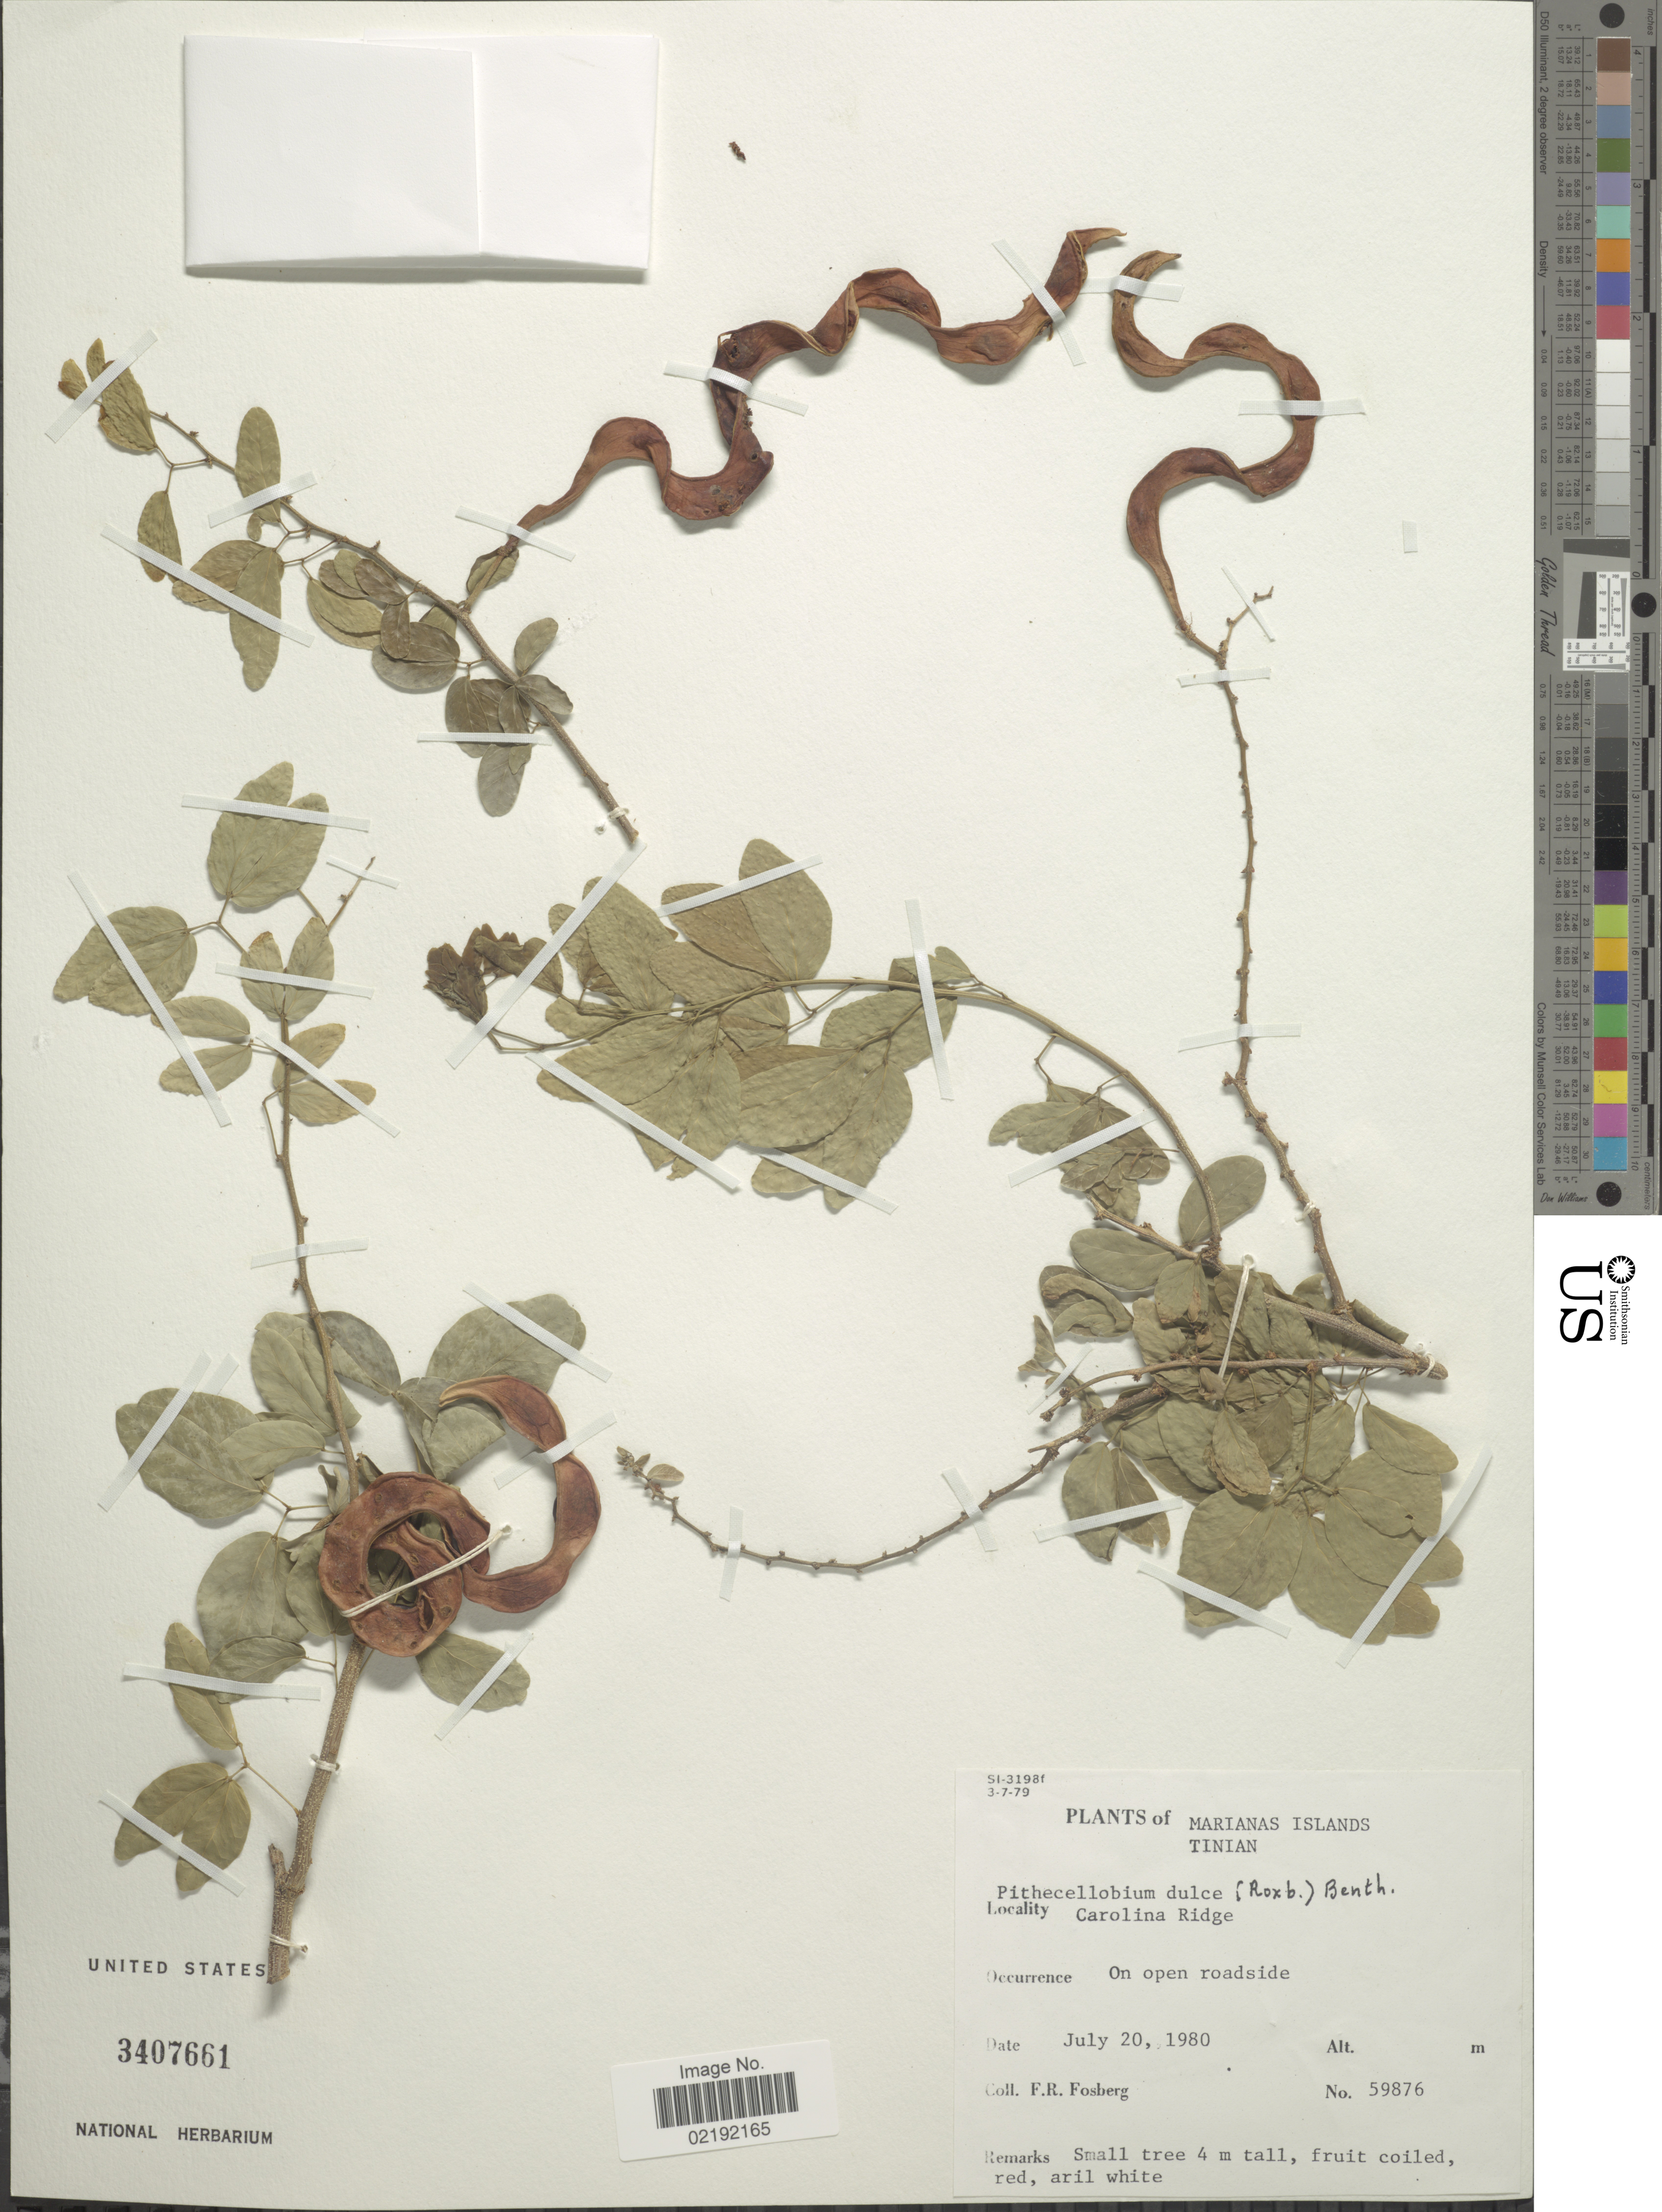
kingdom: Plantae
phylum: Tracheophyta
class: Magnoliopsida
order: Fabales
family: Fabaceae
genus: Pithecellobium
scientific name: Pithecellobium dulce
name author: (Roxb.) Benth.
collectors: F. R. Fosberg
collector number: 59876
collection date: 1980-07-20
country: Northern Mariana Islands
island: Tinian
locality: Tinian. Carolina Ridge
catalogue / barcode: US 3407661